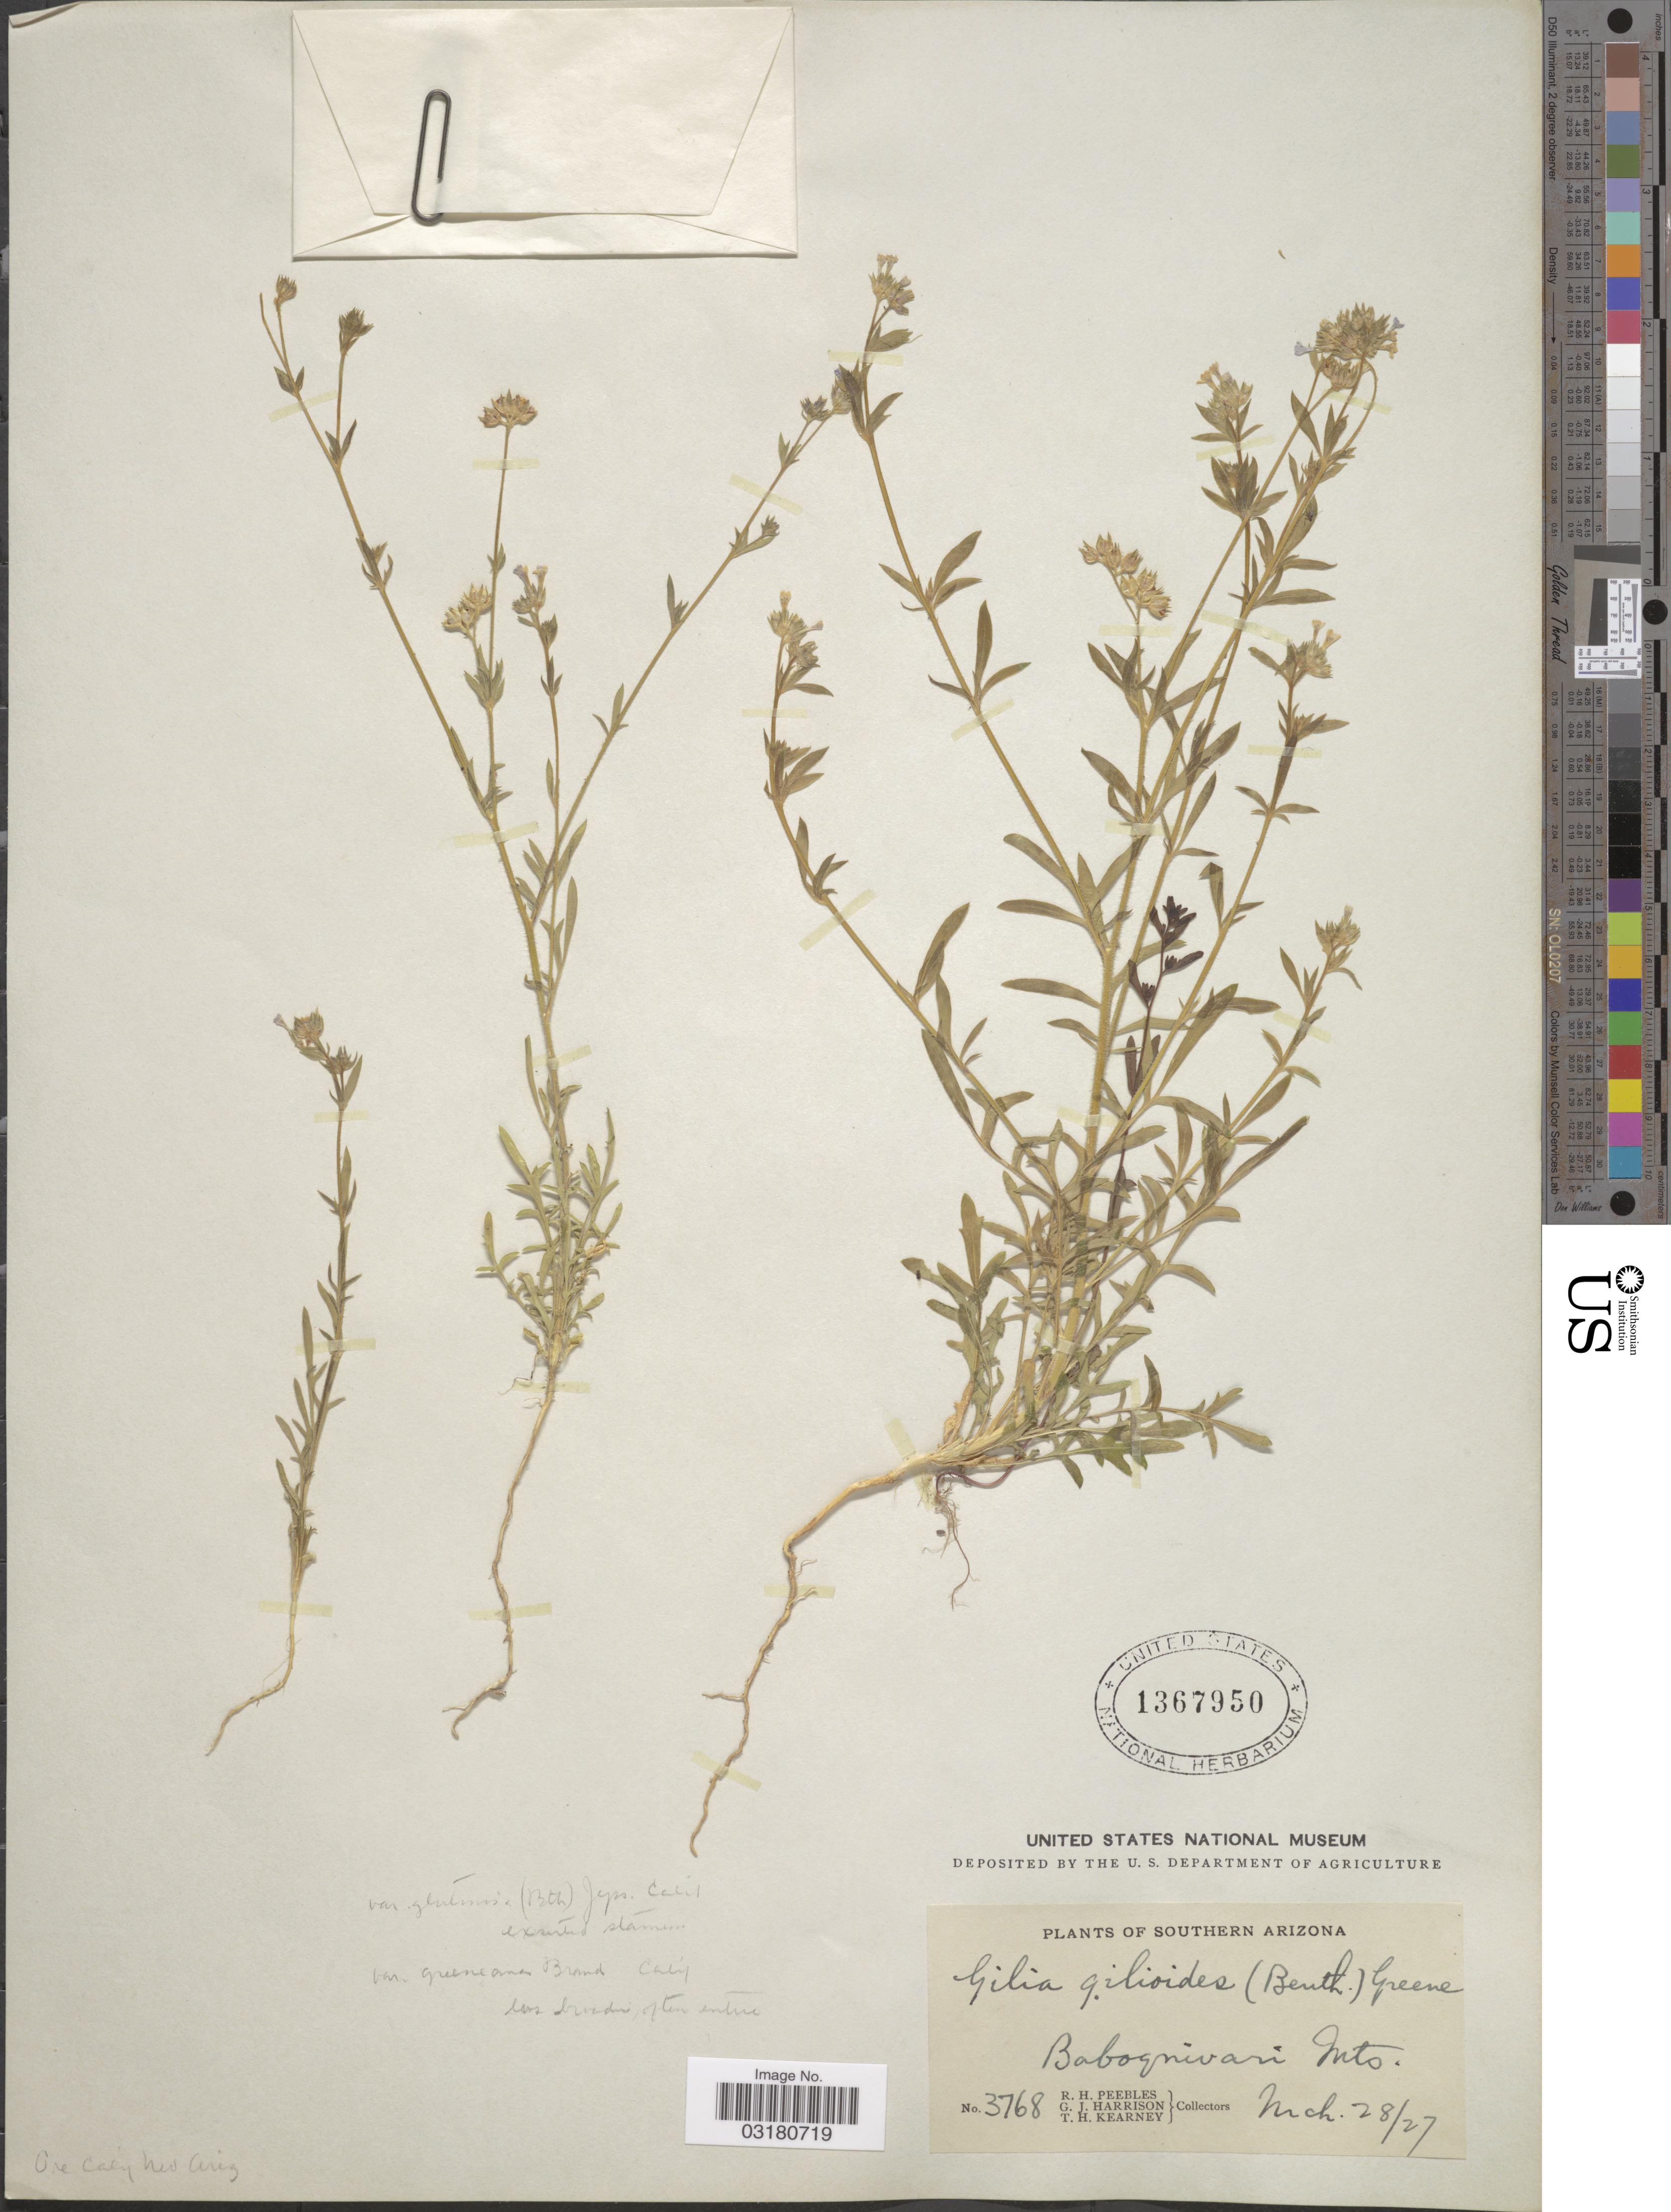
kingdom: Plantae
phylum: Tracheophyta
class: Magnoliopsida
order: Ericales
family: Polemoniaceae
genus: Allophyllum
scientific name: Allophyllum gilioides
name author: (Benth.) Benth.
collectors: R. H. Peebles, G. J. Harrison & T. H. Kearney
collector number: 3768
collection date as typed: Transcribed d/m/y: 28/3/27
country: United States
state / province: Arizona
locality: Southern Arizona. Baboquivari Mts.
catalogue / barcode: US 1367950